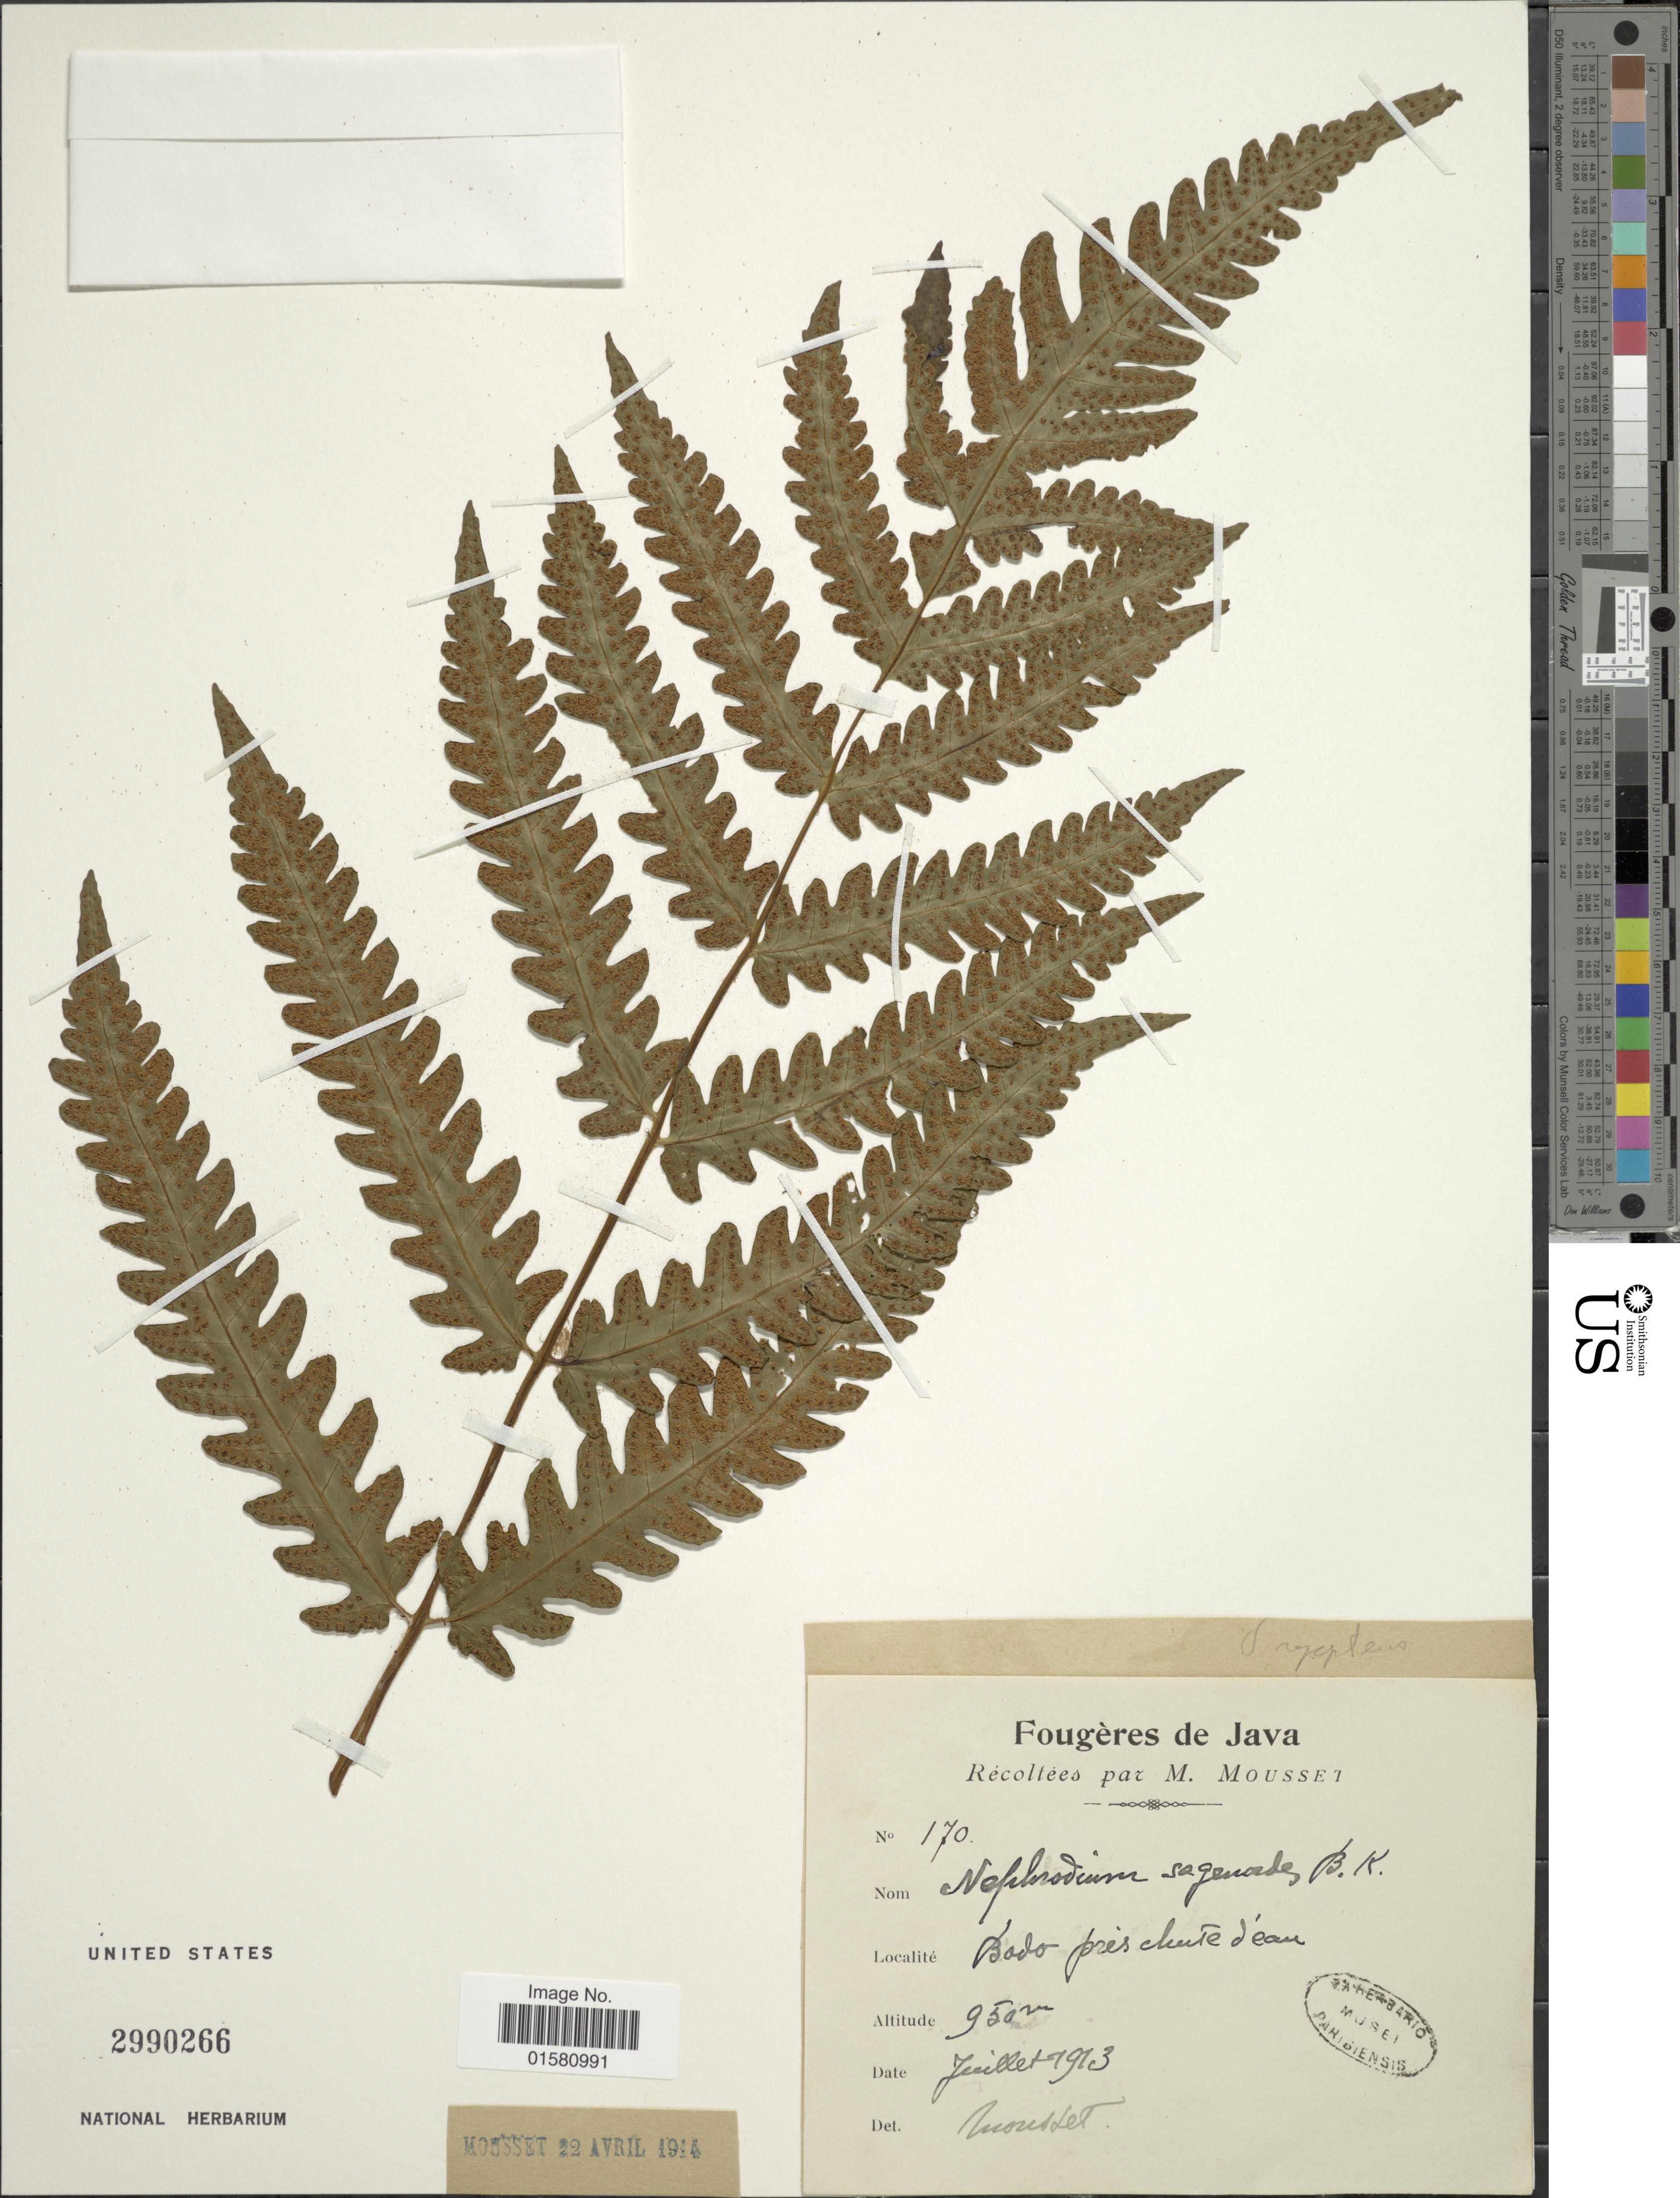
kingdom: Plantae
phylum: Tracheophyta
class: Polypodiopsida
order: Polypodiales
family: Tectariaceae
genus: Tectaria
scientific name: Tectaria dissecta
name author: (G. Forst.) Lellinger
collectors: Mousset, --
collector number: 170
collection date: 1913-07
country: Indonesia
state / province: Java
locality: Bodo pres chute deau.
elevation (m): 950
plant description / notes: Corrected "Bodo pre chuse dean" to Bodo pres chute deau.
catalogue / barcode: US 2990266